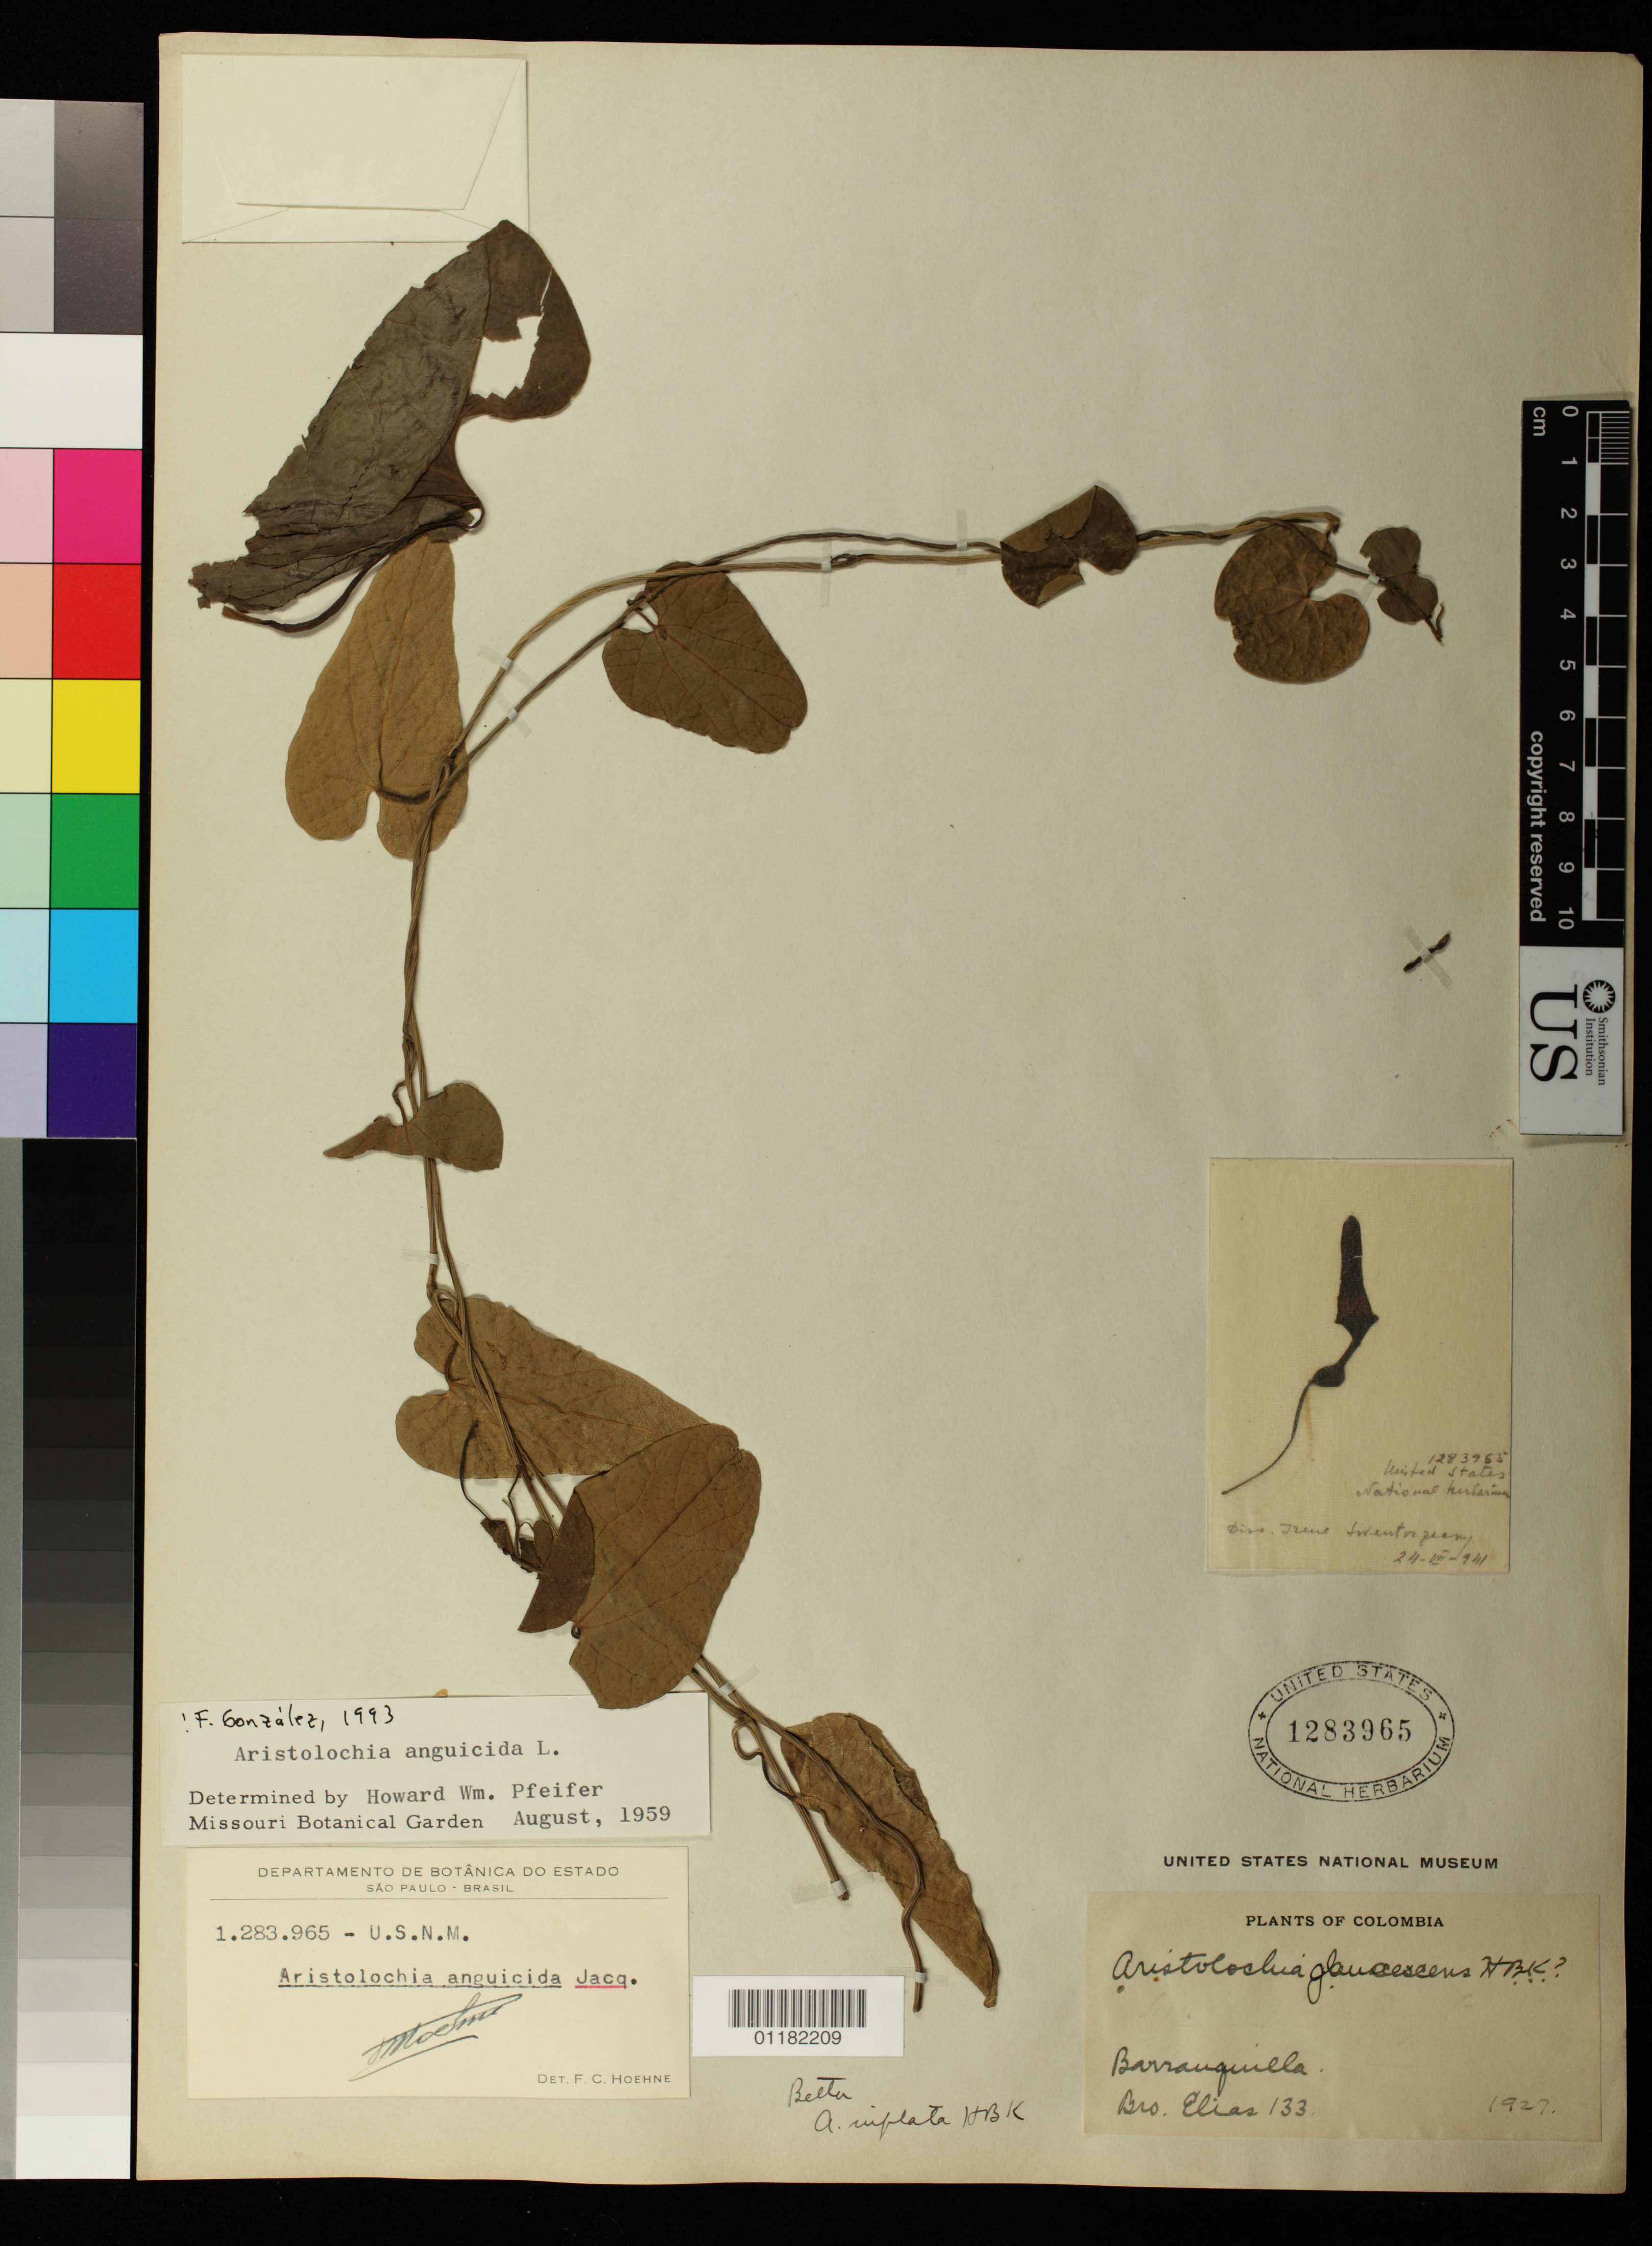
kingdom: Plantae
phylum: Tracheophyta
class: Magnoliopsida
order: Piperales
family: Aristolochiaceae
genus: Aristolochia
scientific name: Aristolochia anguicida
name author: Jacq.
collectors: Bro. Elias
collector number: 133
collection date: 1927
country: Colombia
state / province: Atlántico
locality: Barranquilla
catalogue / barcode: US 1283965